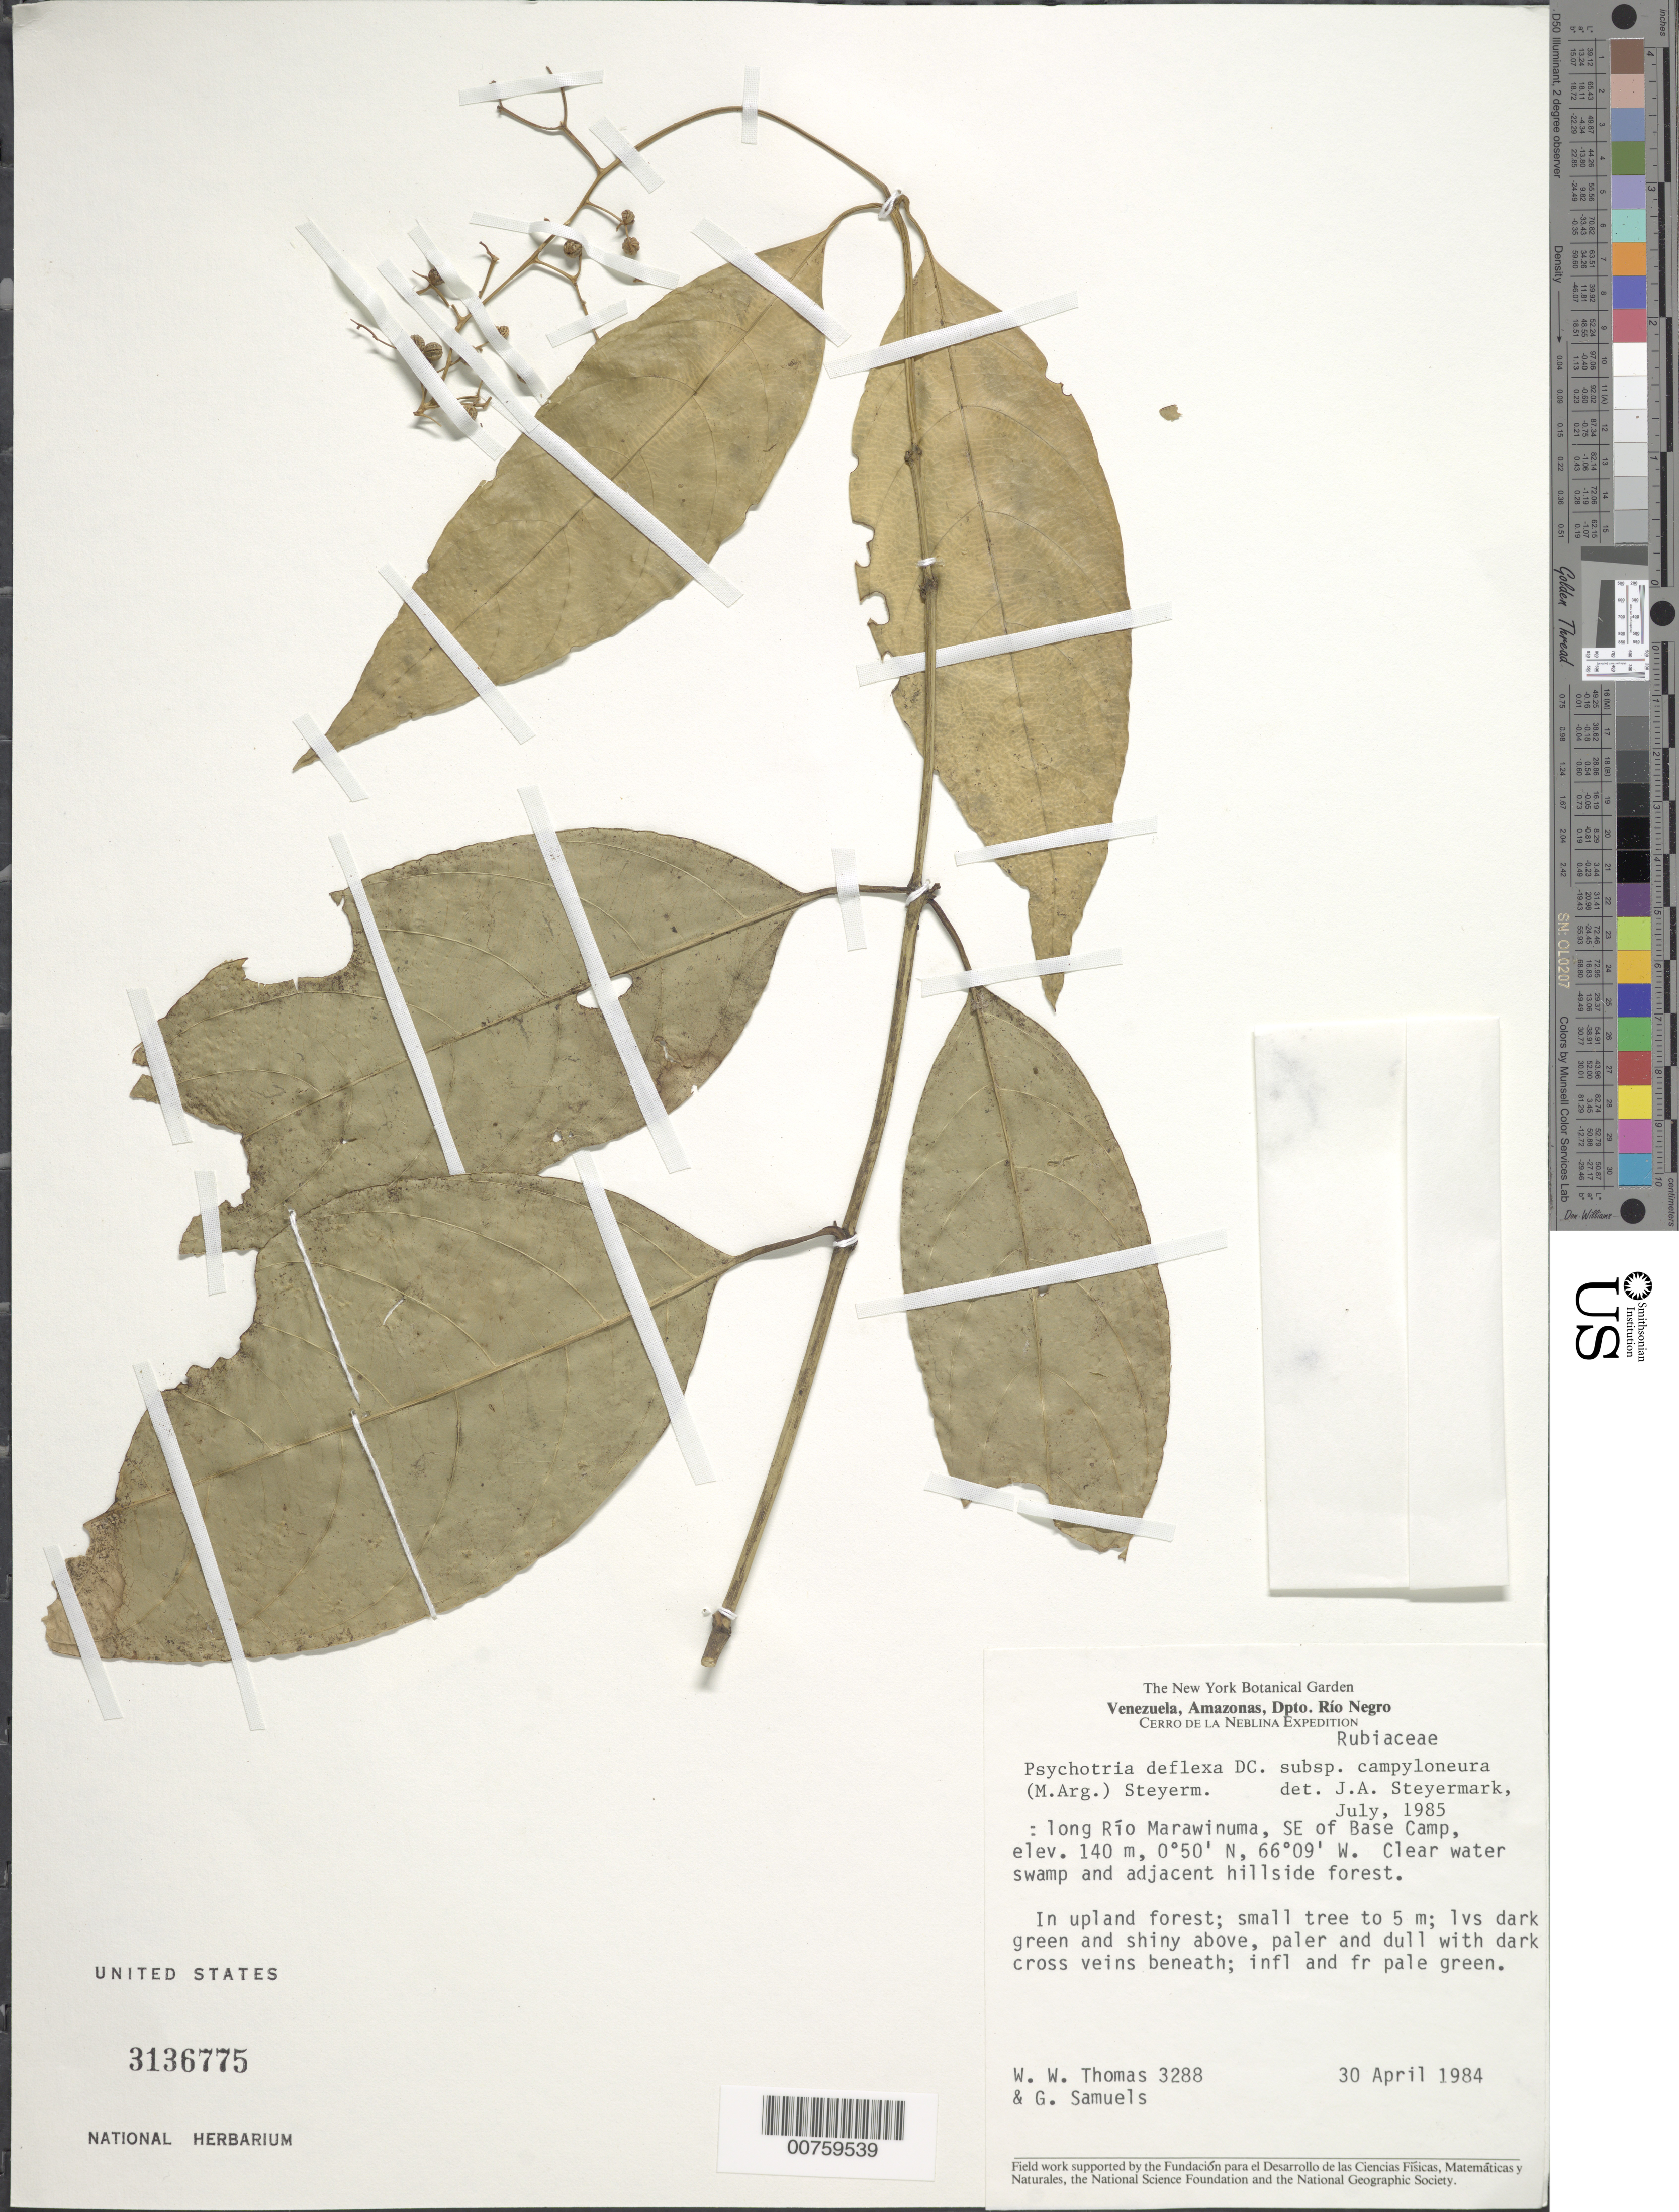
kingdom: Plantae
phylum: Tracheophyta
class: Magnoliopsida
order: Gentianales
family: Rubiaceae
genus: Psychotria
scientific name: Psychotria deflexa subsp. campyloneura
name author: (Müll. Arg.) Steyerm.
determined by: Steyermark, Julian A., (VEN)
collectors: W. W. Thomas & G. Bacchus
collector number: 3288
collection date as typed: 30-Apr-84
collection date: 1984-04-30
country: Venezuela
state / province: Amazonas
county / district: Río Negro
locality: Cerro de La Neblina, along Río Marawinuma, SE of base camp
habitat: Clear water swamp and adjacent hillside forest, in upland forest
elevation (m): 140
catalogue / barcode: US 3136775